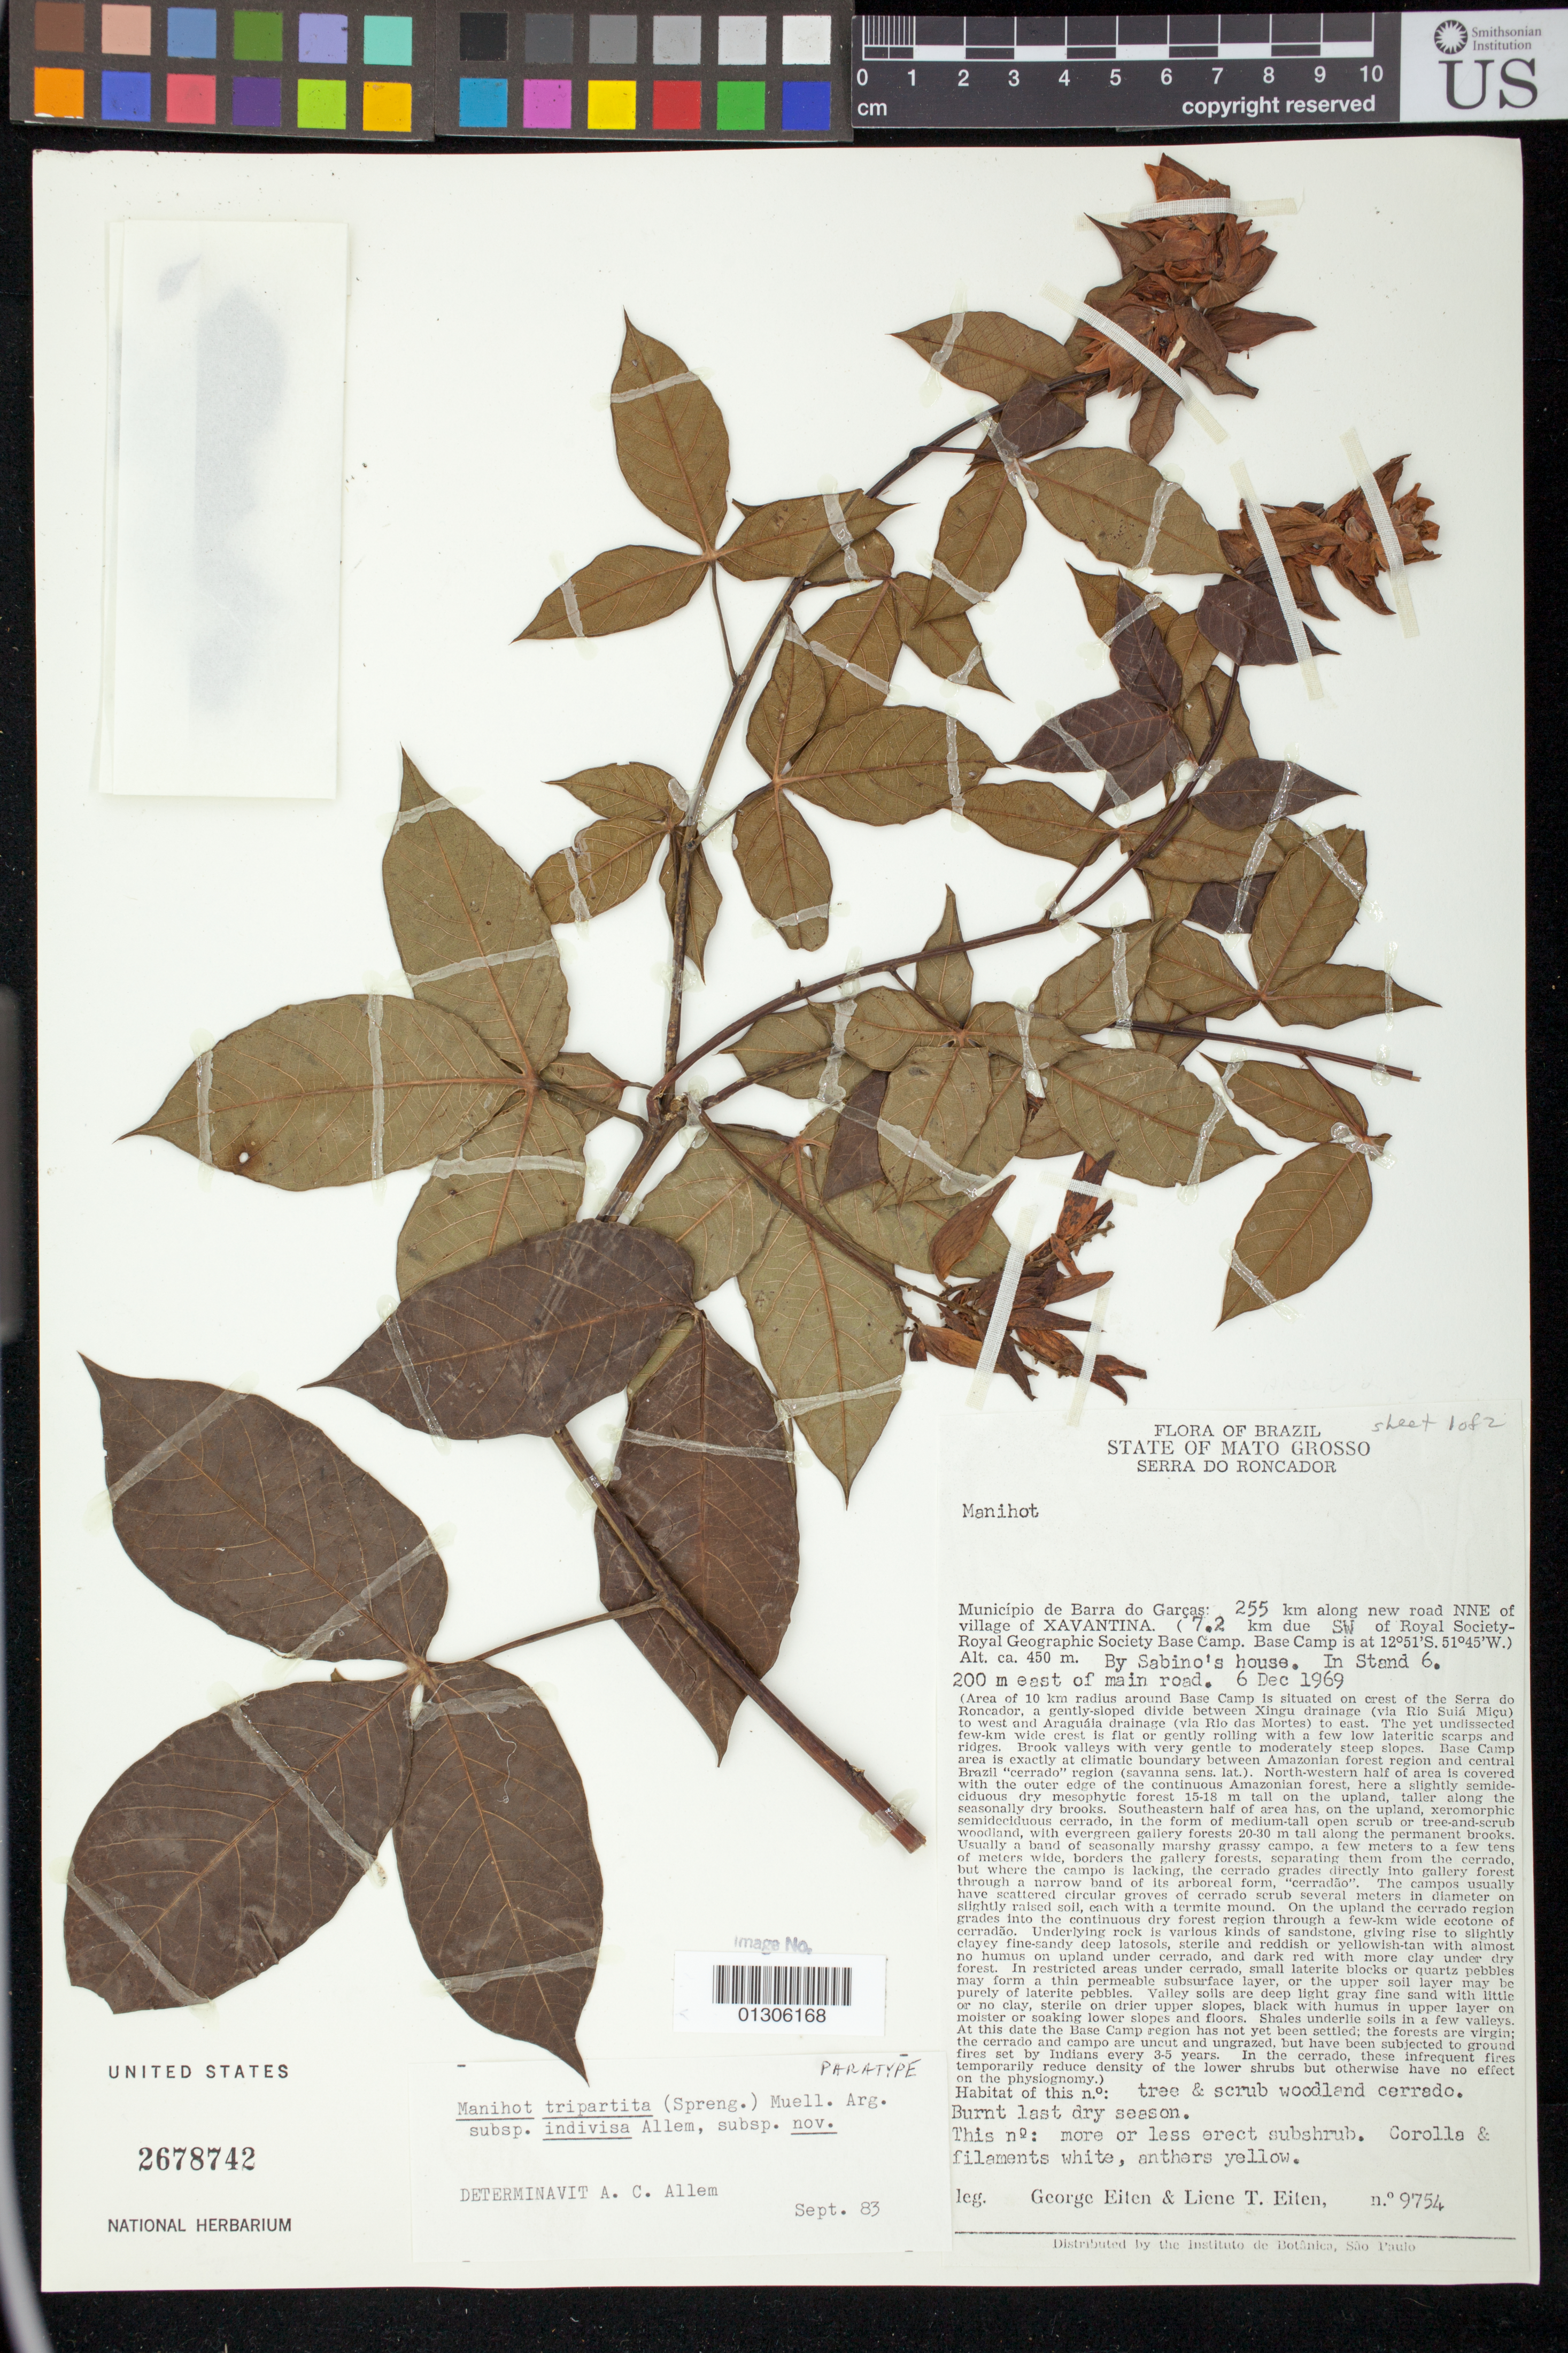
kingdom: Plantae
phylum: Tracheophyta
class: Magnoliopsida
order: Malpighiales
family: Euphorbiaceae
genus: Manihot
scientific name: Manihot tripartita subsp. indivisa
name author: Allem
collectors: G. Eiten & L. T. Eiten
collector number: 9754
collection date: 1969-06-12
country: Brazil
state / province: Mato Grosso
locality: Municipio de Barra do Garças: 255 km along new road NNE of village of Xavantina (7.2 km due SW of Royal Society- Royal Geographic Society Base Camp. By Sabino's house. In Stand 6. 200 m east of main road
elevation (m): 450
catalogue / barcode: US 2678742